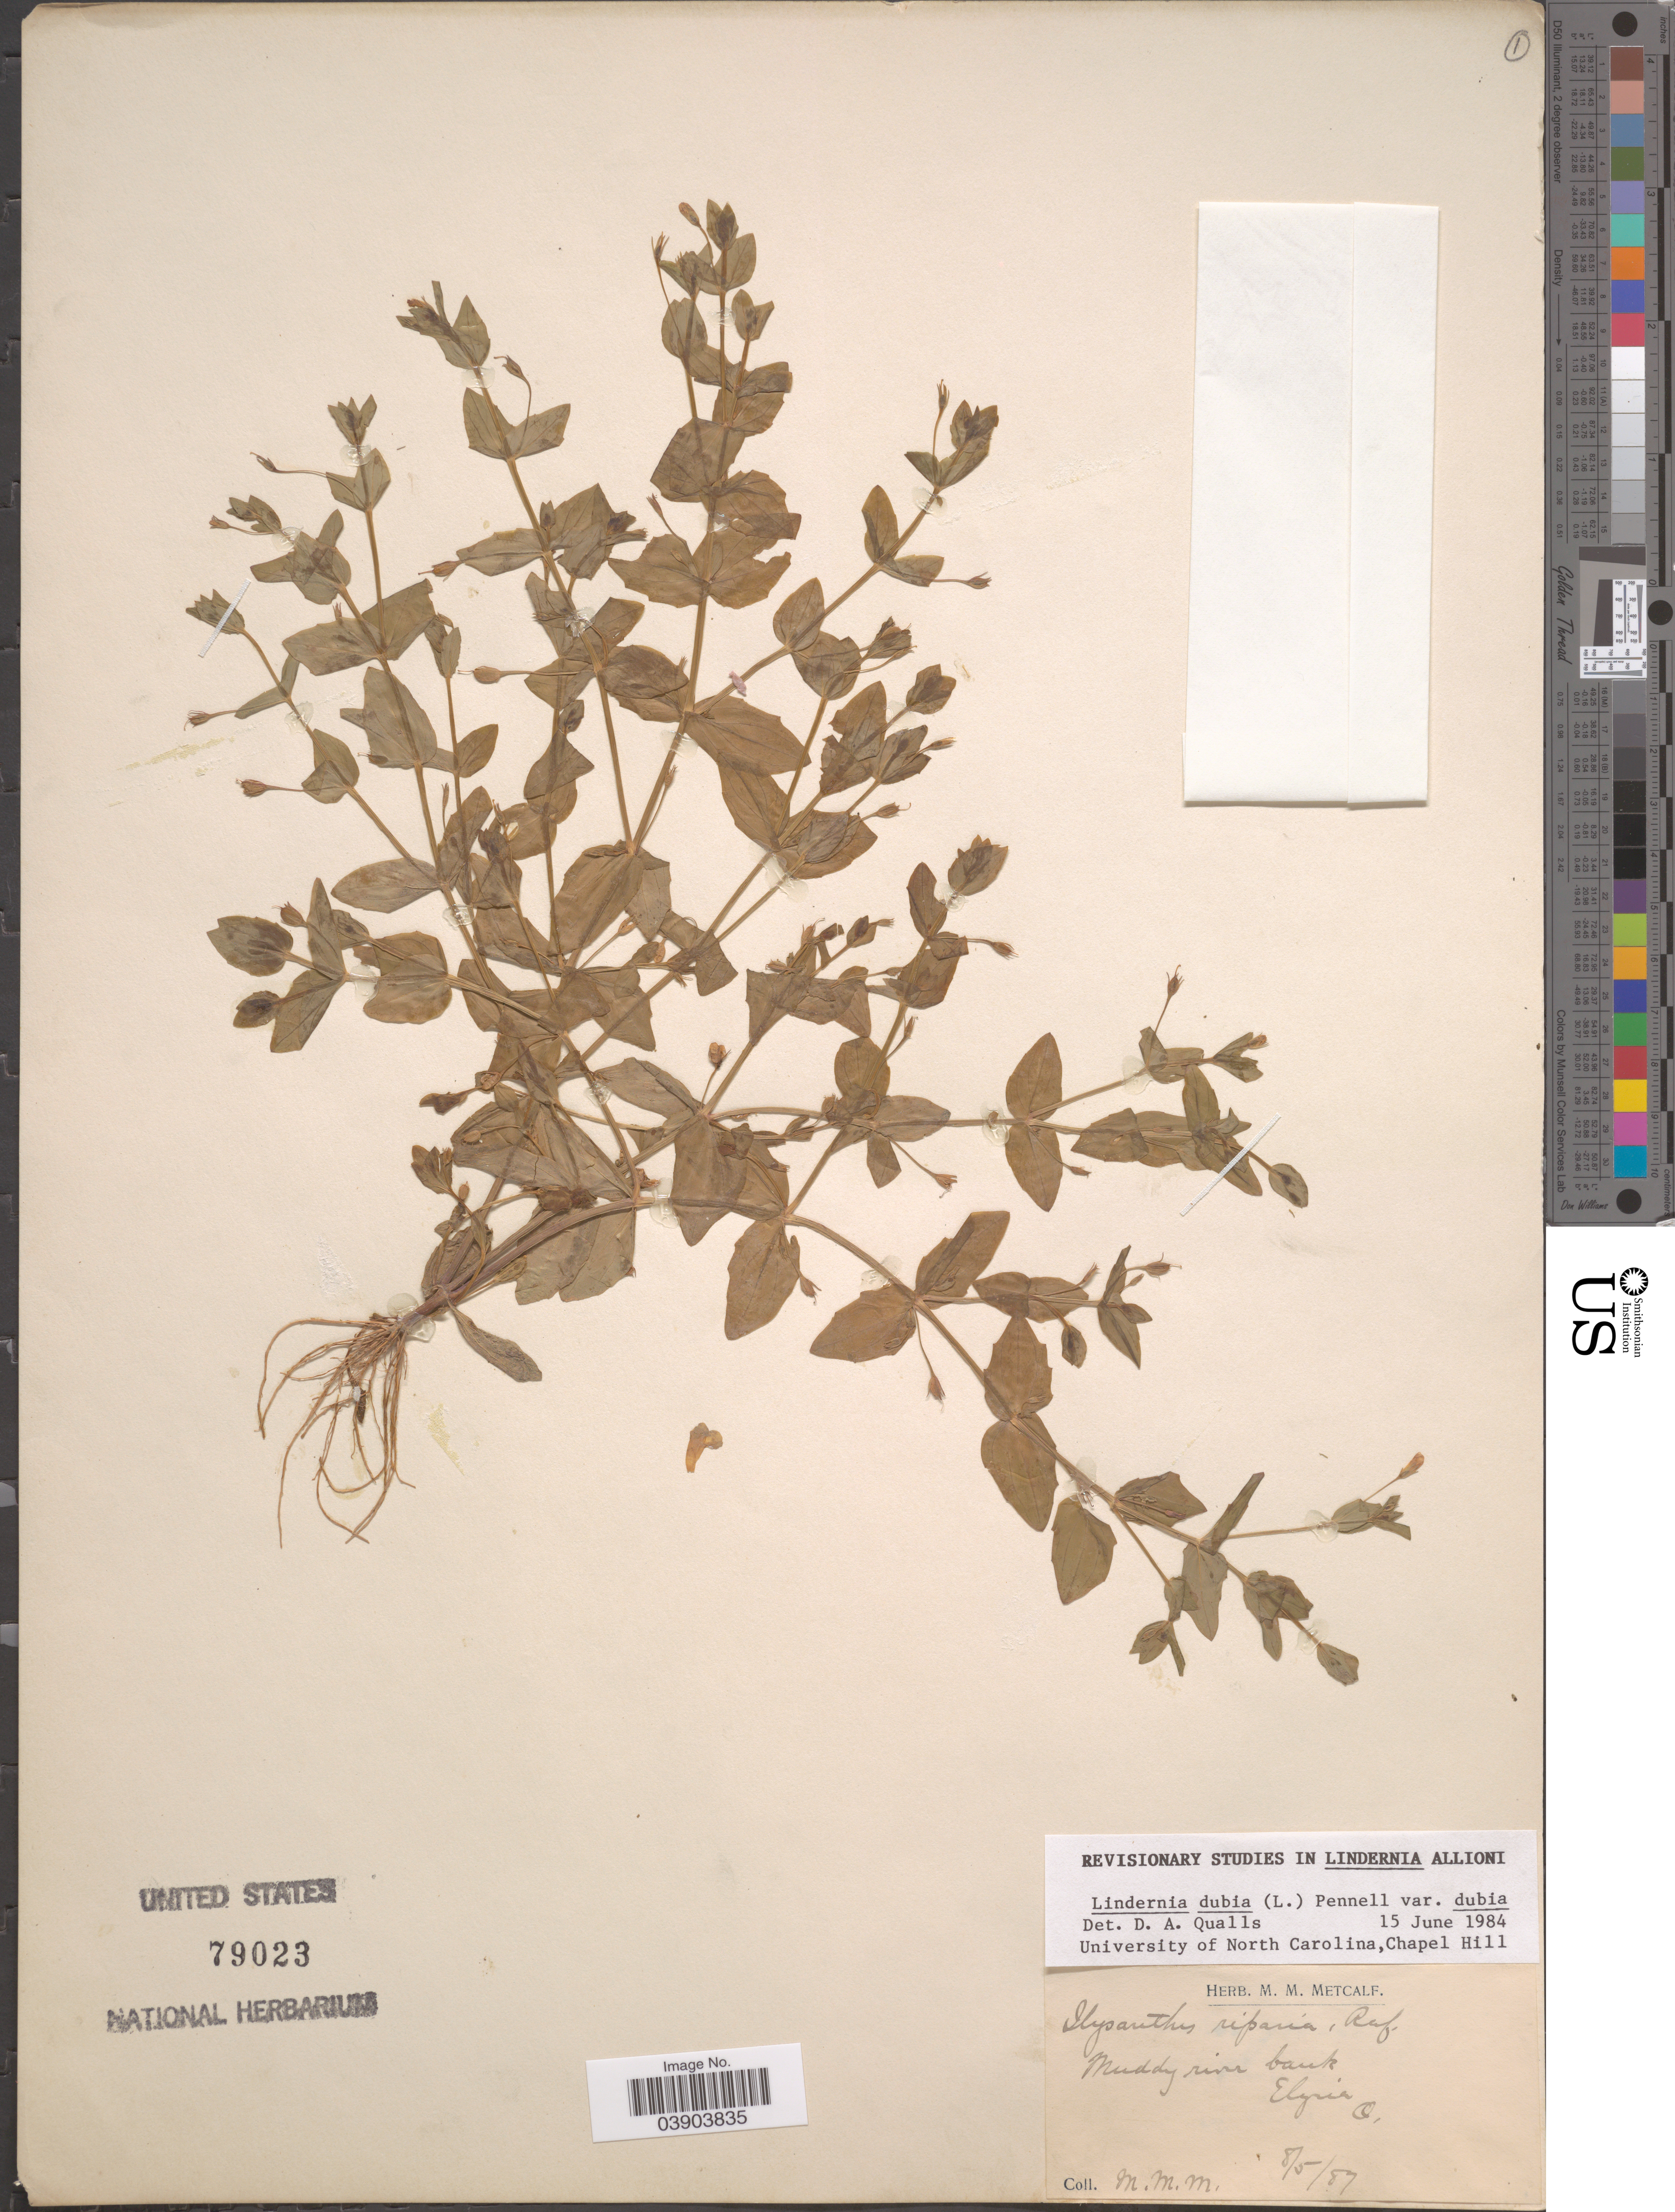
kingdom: Plantae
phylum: Tracheophyta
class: Magnoliopsida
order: Lamiales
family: Linderniaceae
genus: Lindernia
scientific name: Lindernia dubia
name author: (L.) Pennell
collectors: M. Metcalf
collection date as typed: Transcribed d/m/y: 5/8/87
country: United States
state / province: Ohio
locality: Muddy river bank, Elyria.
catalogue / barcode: US 79023